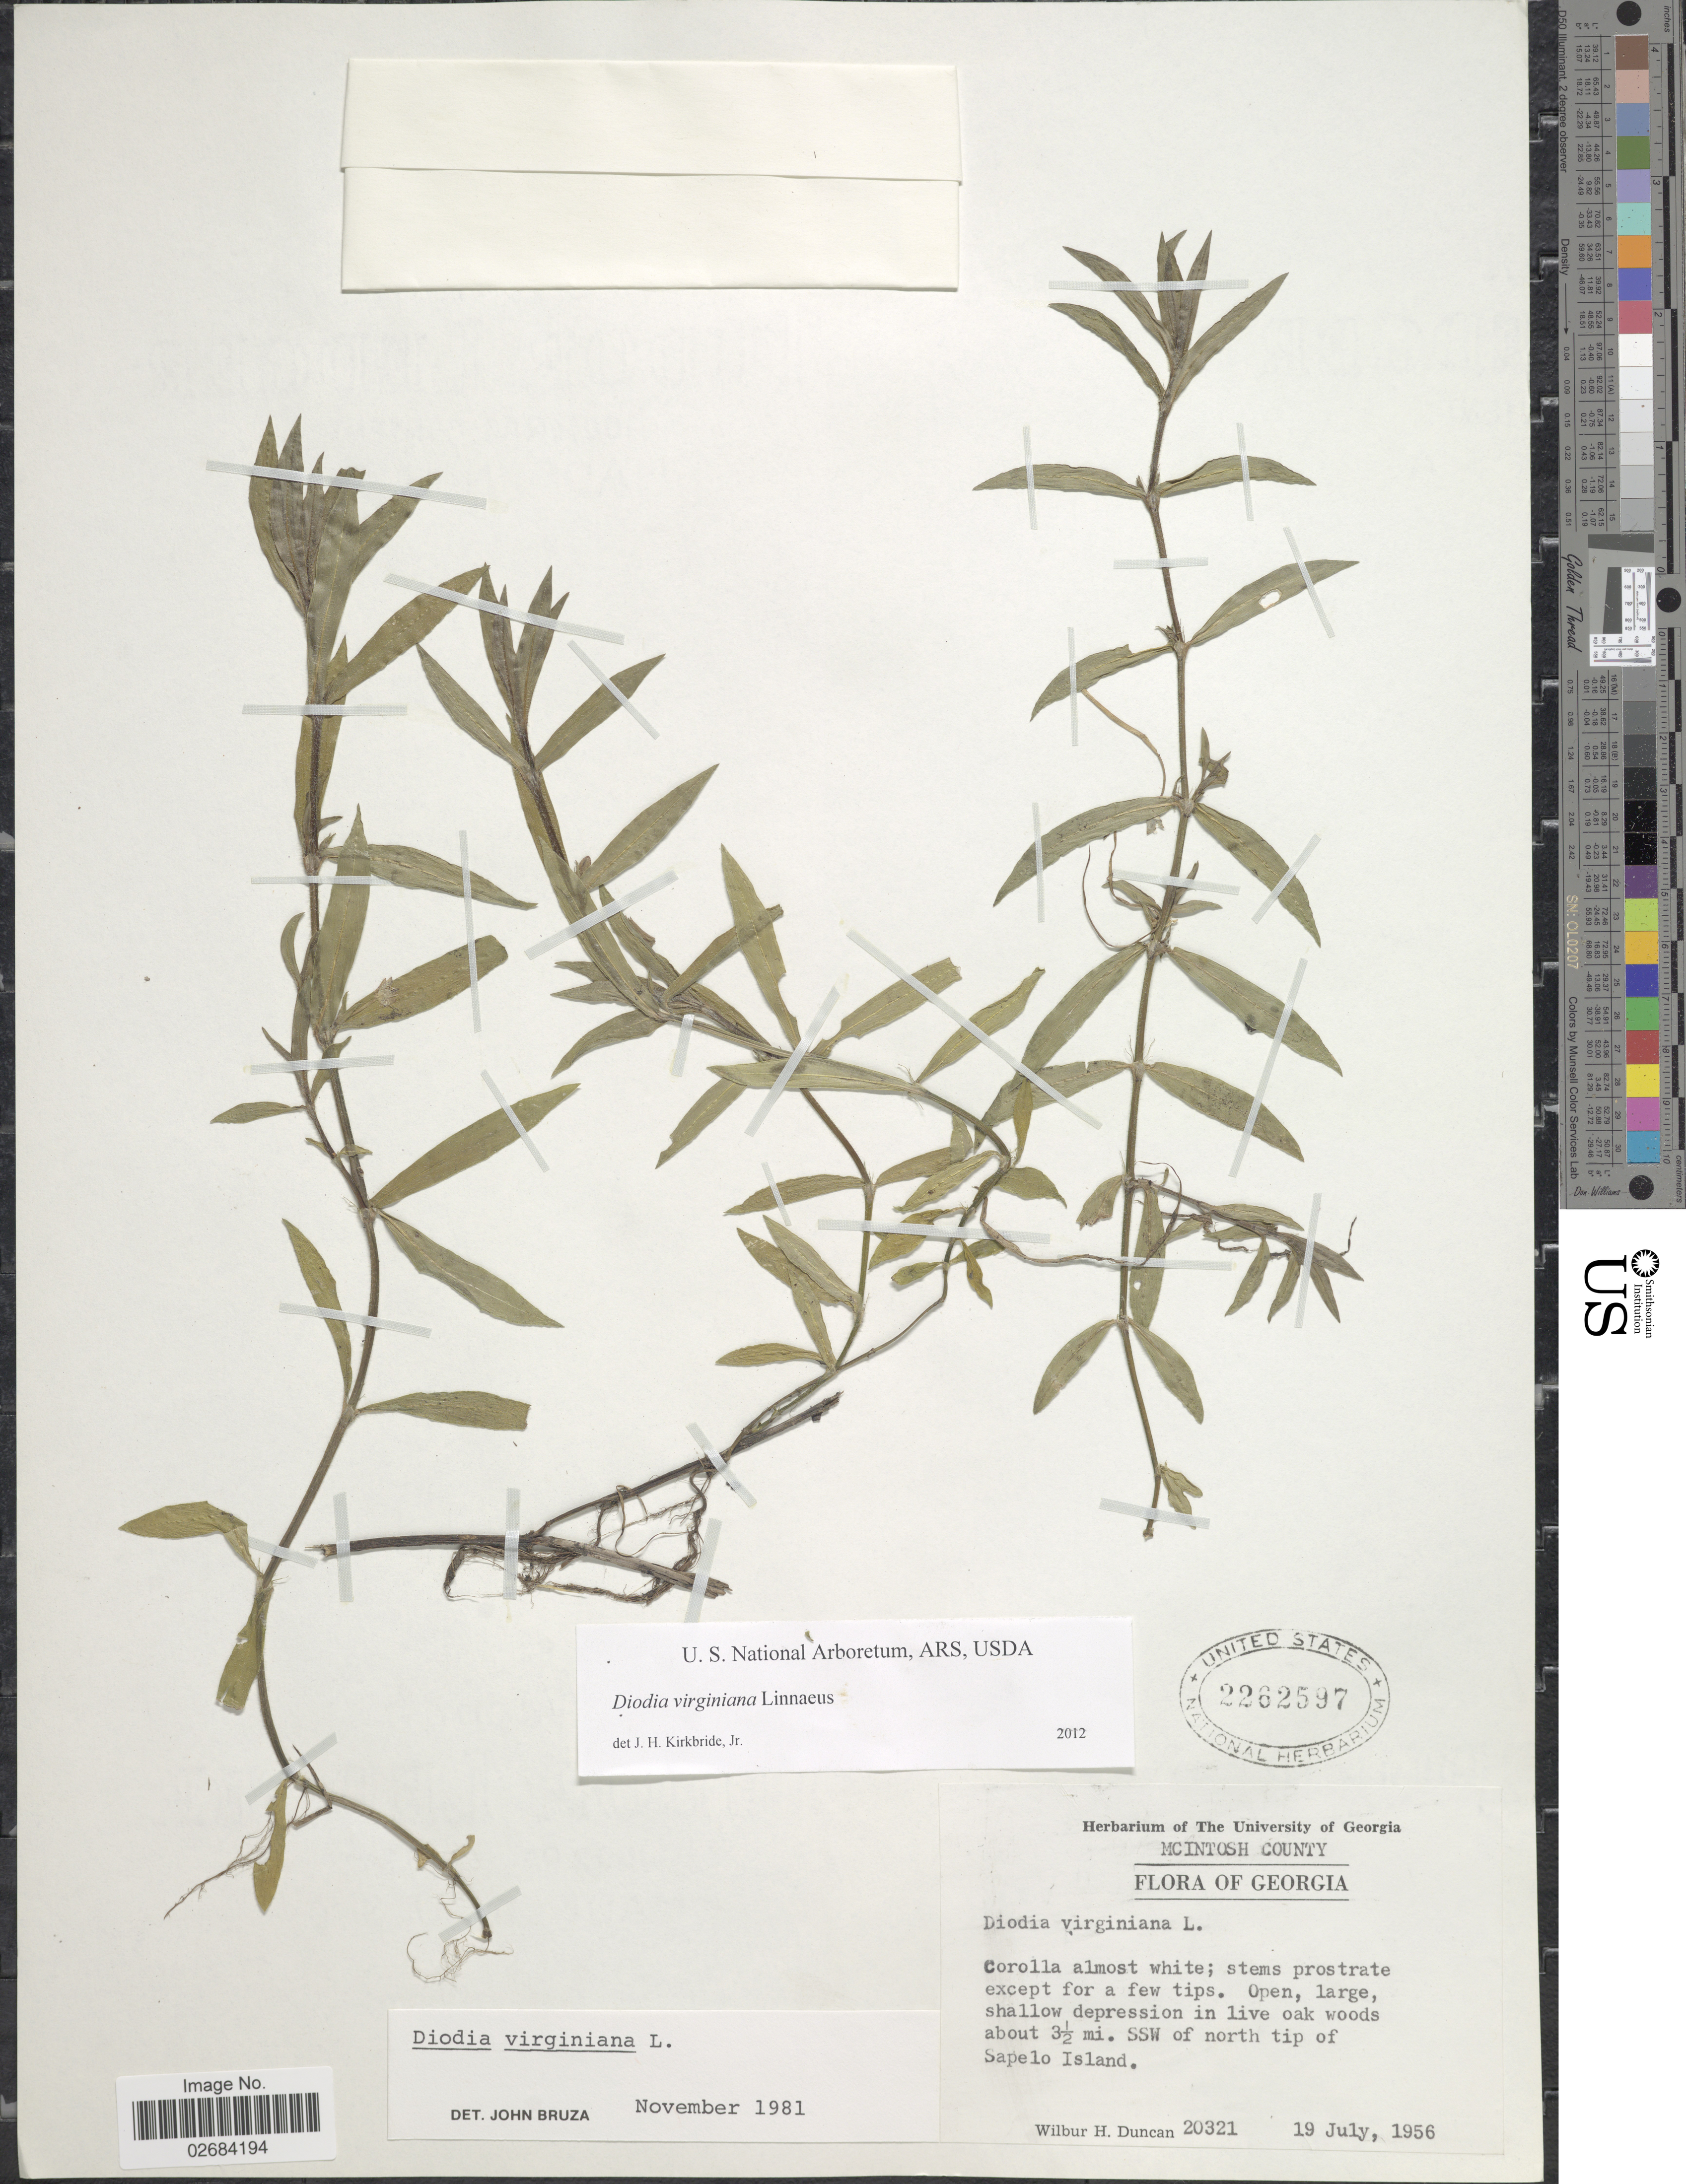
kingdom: Plantae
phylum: Tracheophyta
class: Magnoliopsida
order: Gentianales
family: Rubiaceae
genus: Diodia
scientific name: Diodia virginiana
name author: L.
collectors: W. H. Duncan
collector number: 20321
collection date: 1956-07-19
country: United States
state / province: Georgia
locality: McIntosh Countu, about 3 1/2 mi. SSW of north tip of Sapelo Island.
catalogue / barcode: US 2262597